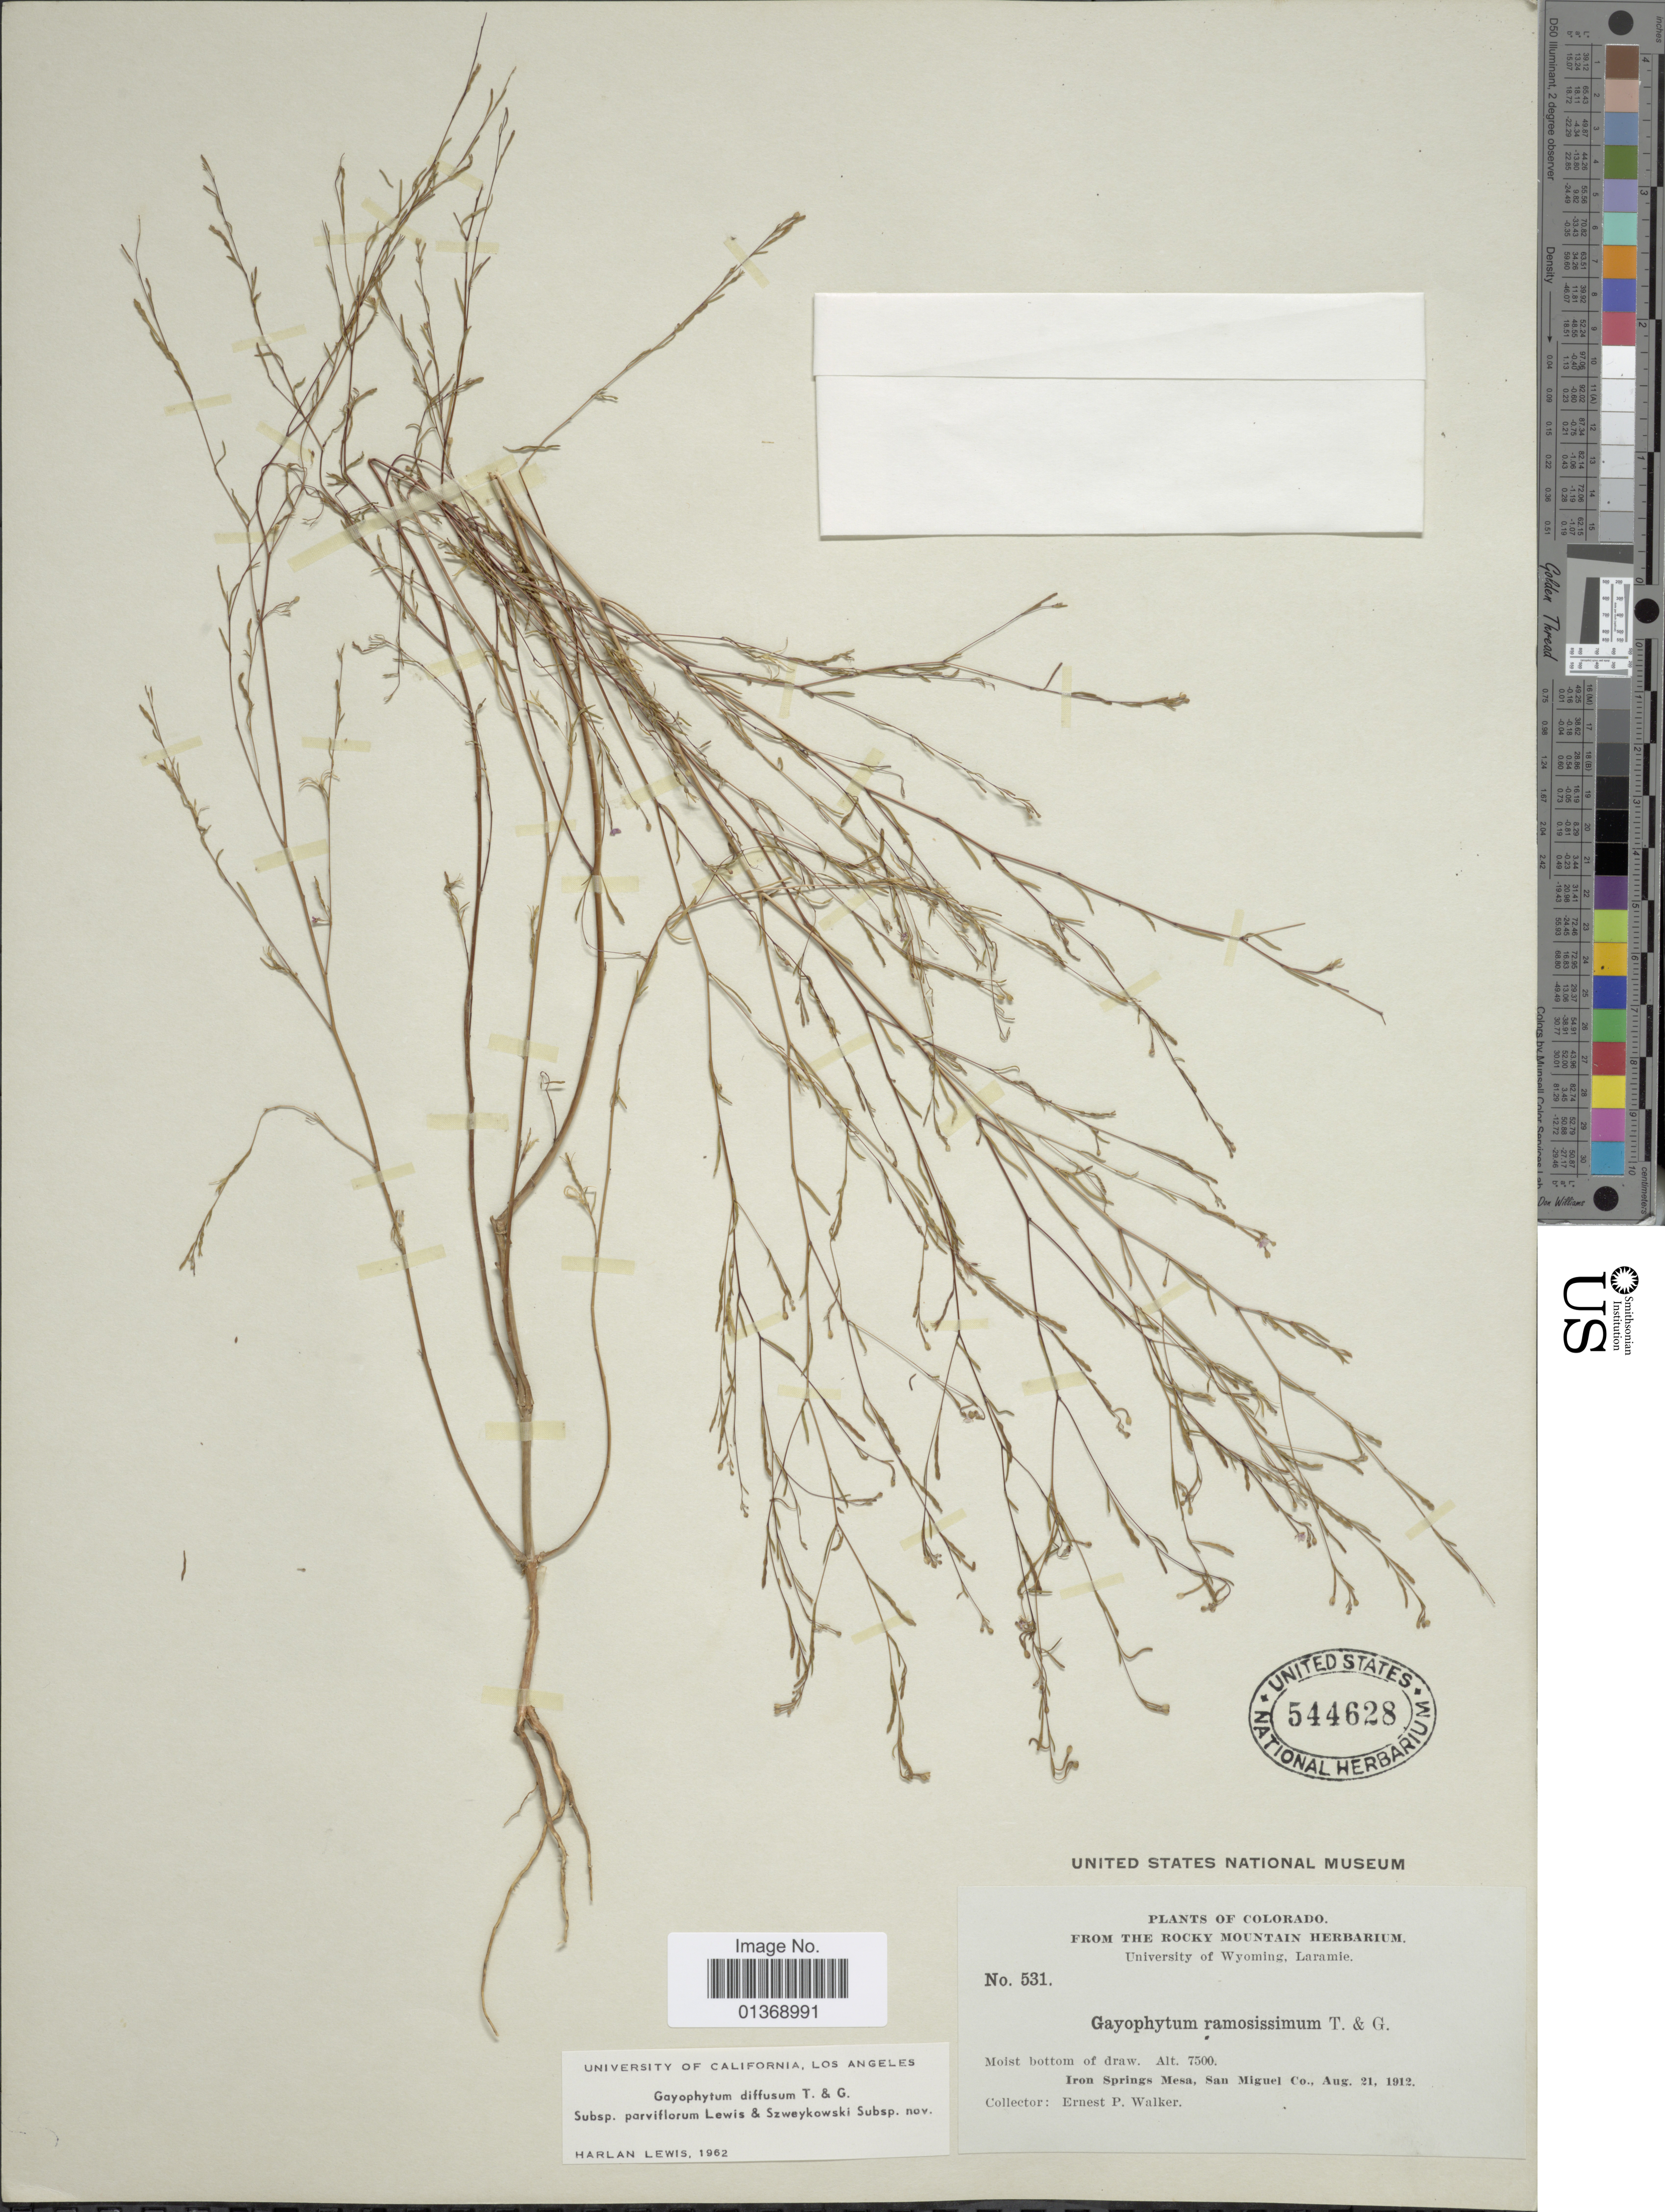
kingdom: Plantae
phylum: Tracheophyta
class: Magnoliopsida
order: Myrtales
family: Onagraceae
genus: Gayophytum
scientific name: Gayophytum diffusum subsp. parviflorum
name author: F. H. Lewis & Szweyk.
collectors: E. P. Walker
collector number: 531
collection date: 1912-08-21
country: United States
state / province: Colorado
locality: Iron Springs Mesa, San Miguel Co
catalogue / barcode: US 544628